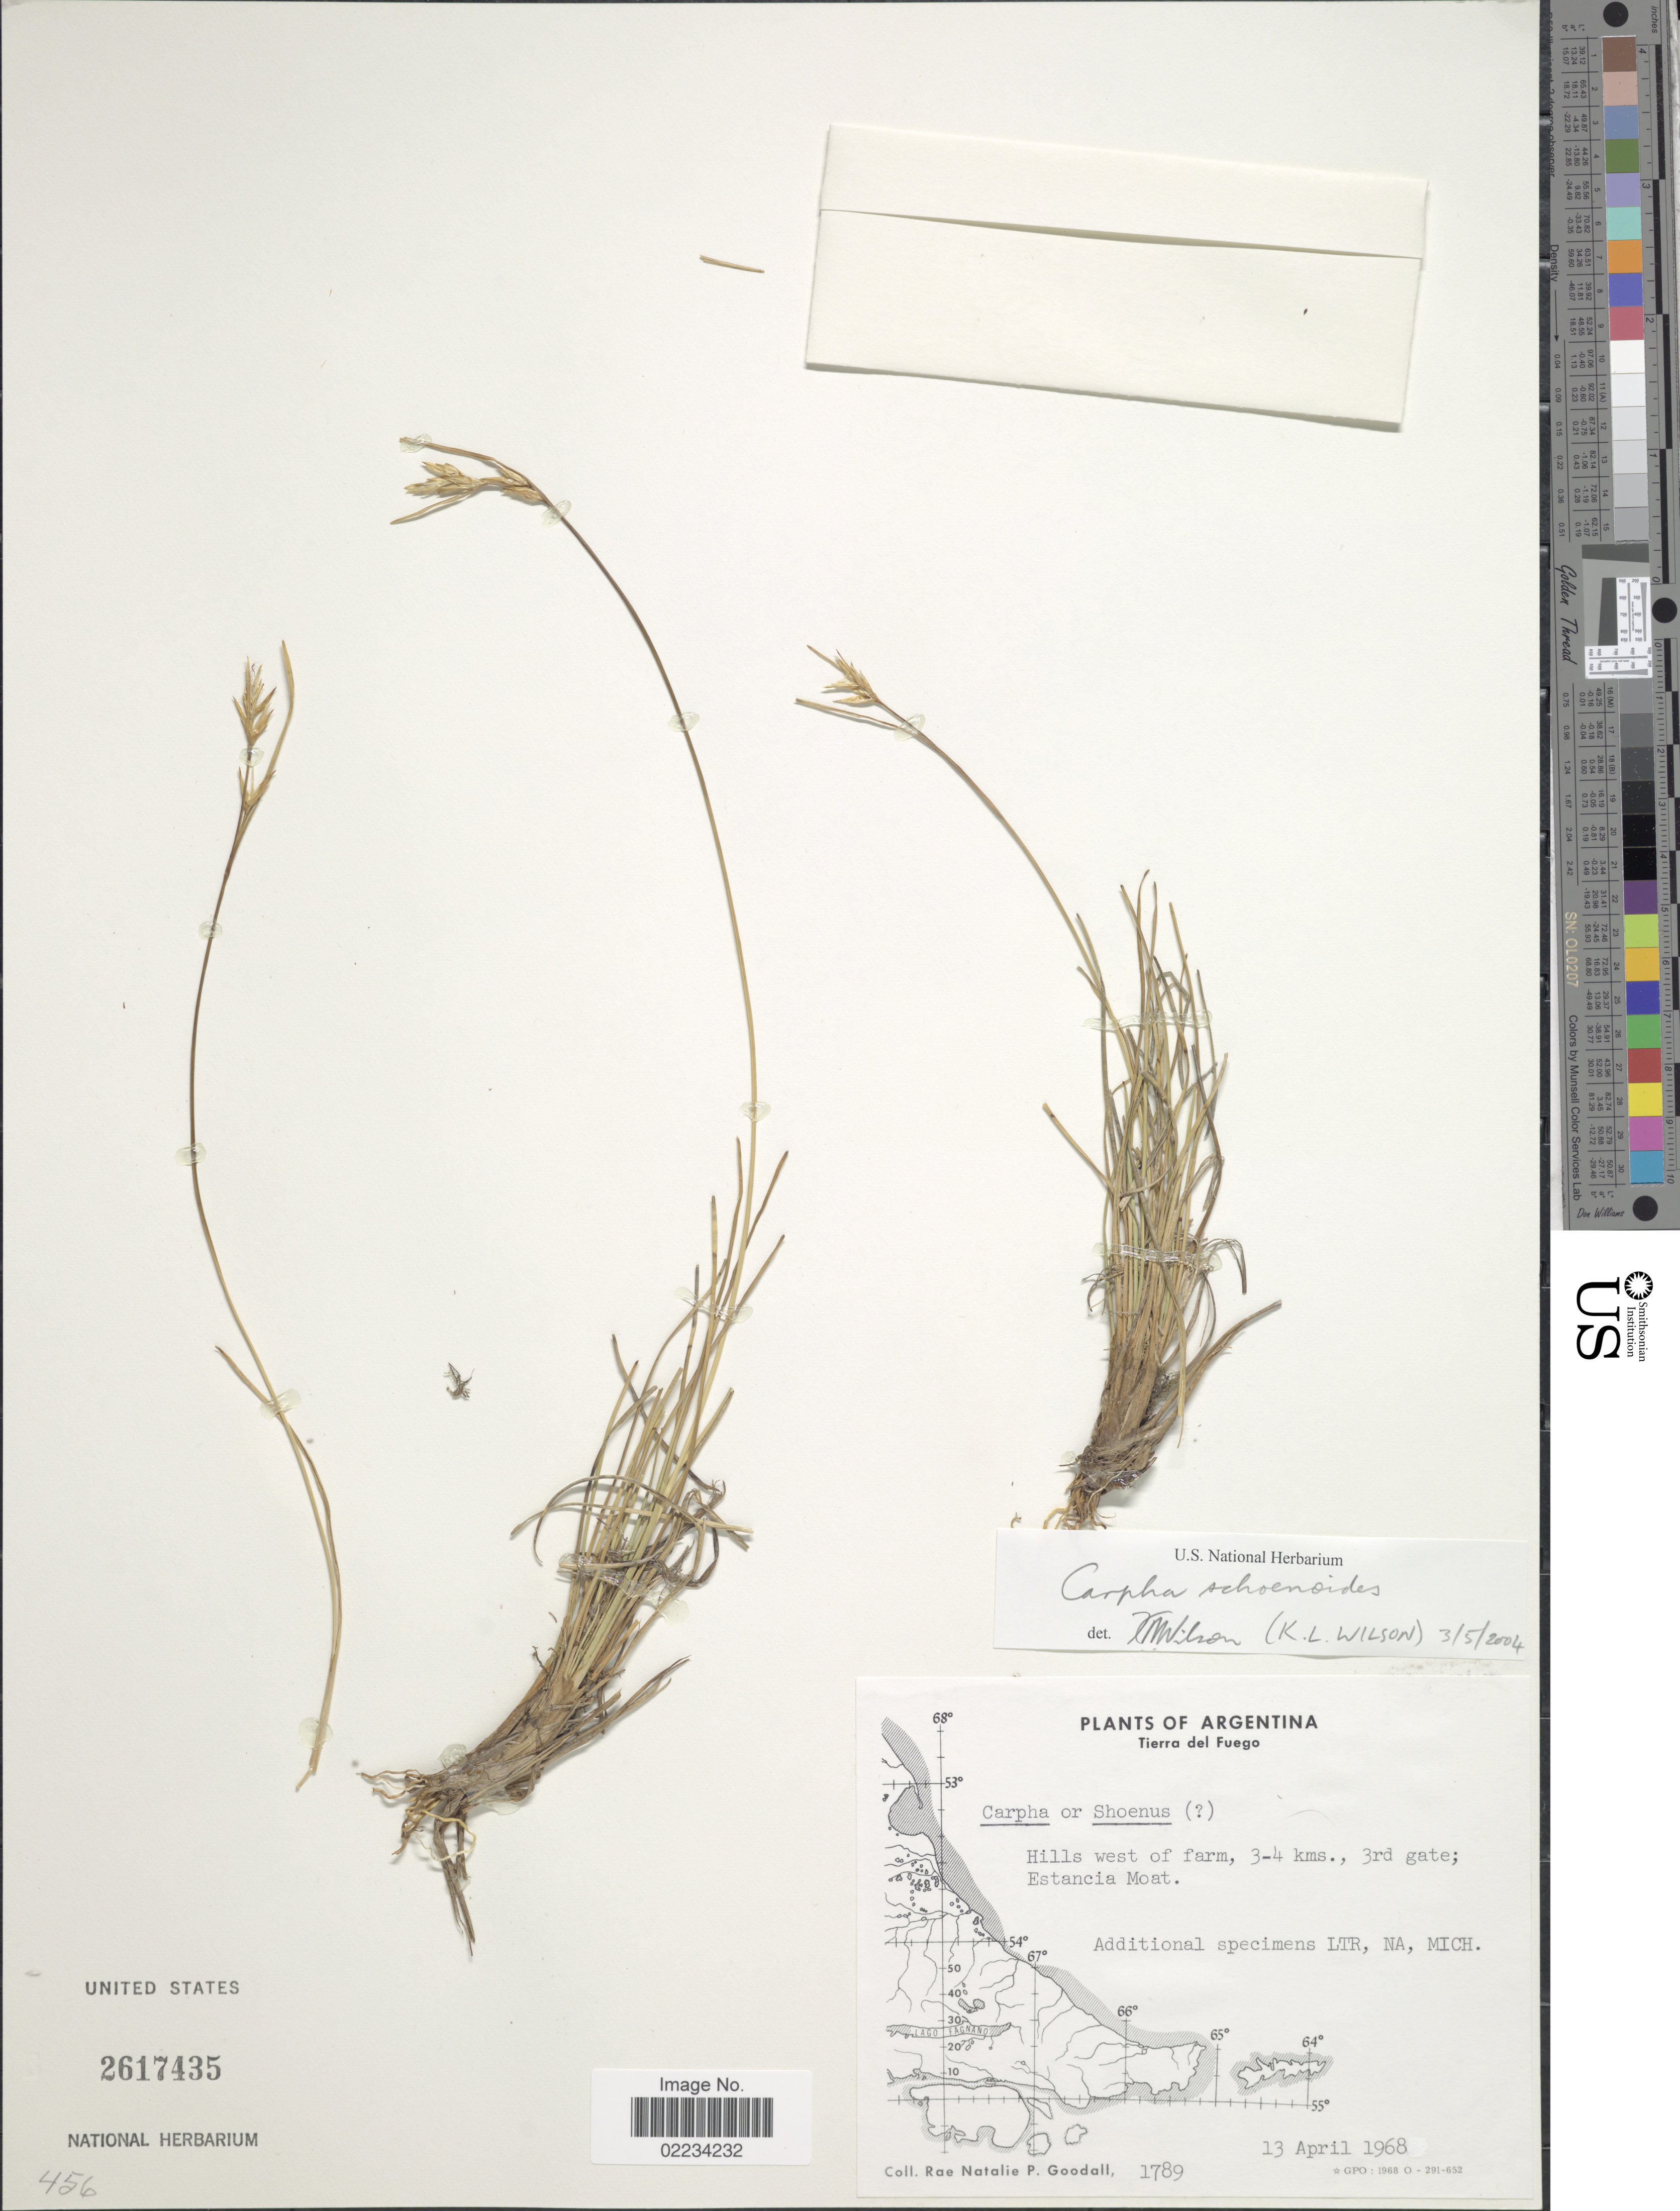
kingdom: Plantae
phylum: Tracheophyta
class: Liliopsida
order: Poales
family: Cyperaceae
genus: Carpha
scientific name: Carpha schoenoides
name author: Banks & Sol. ex Hook. f.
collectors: R. Goodall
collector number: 1789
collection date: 1968-04-13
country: Argentina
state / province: Tierra del Fuego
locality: Hills west of farm, 3-4 kms., 3rd gate; Estancia Moat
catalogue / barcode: US 2617435